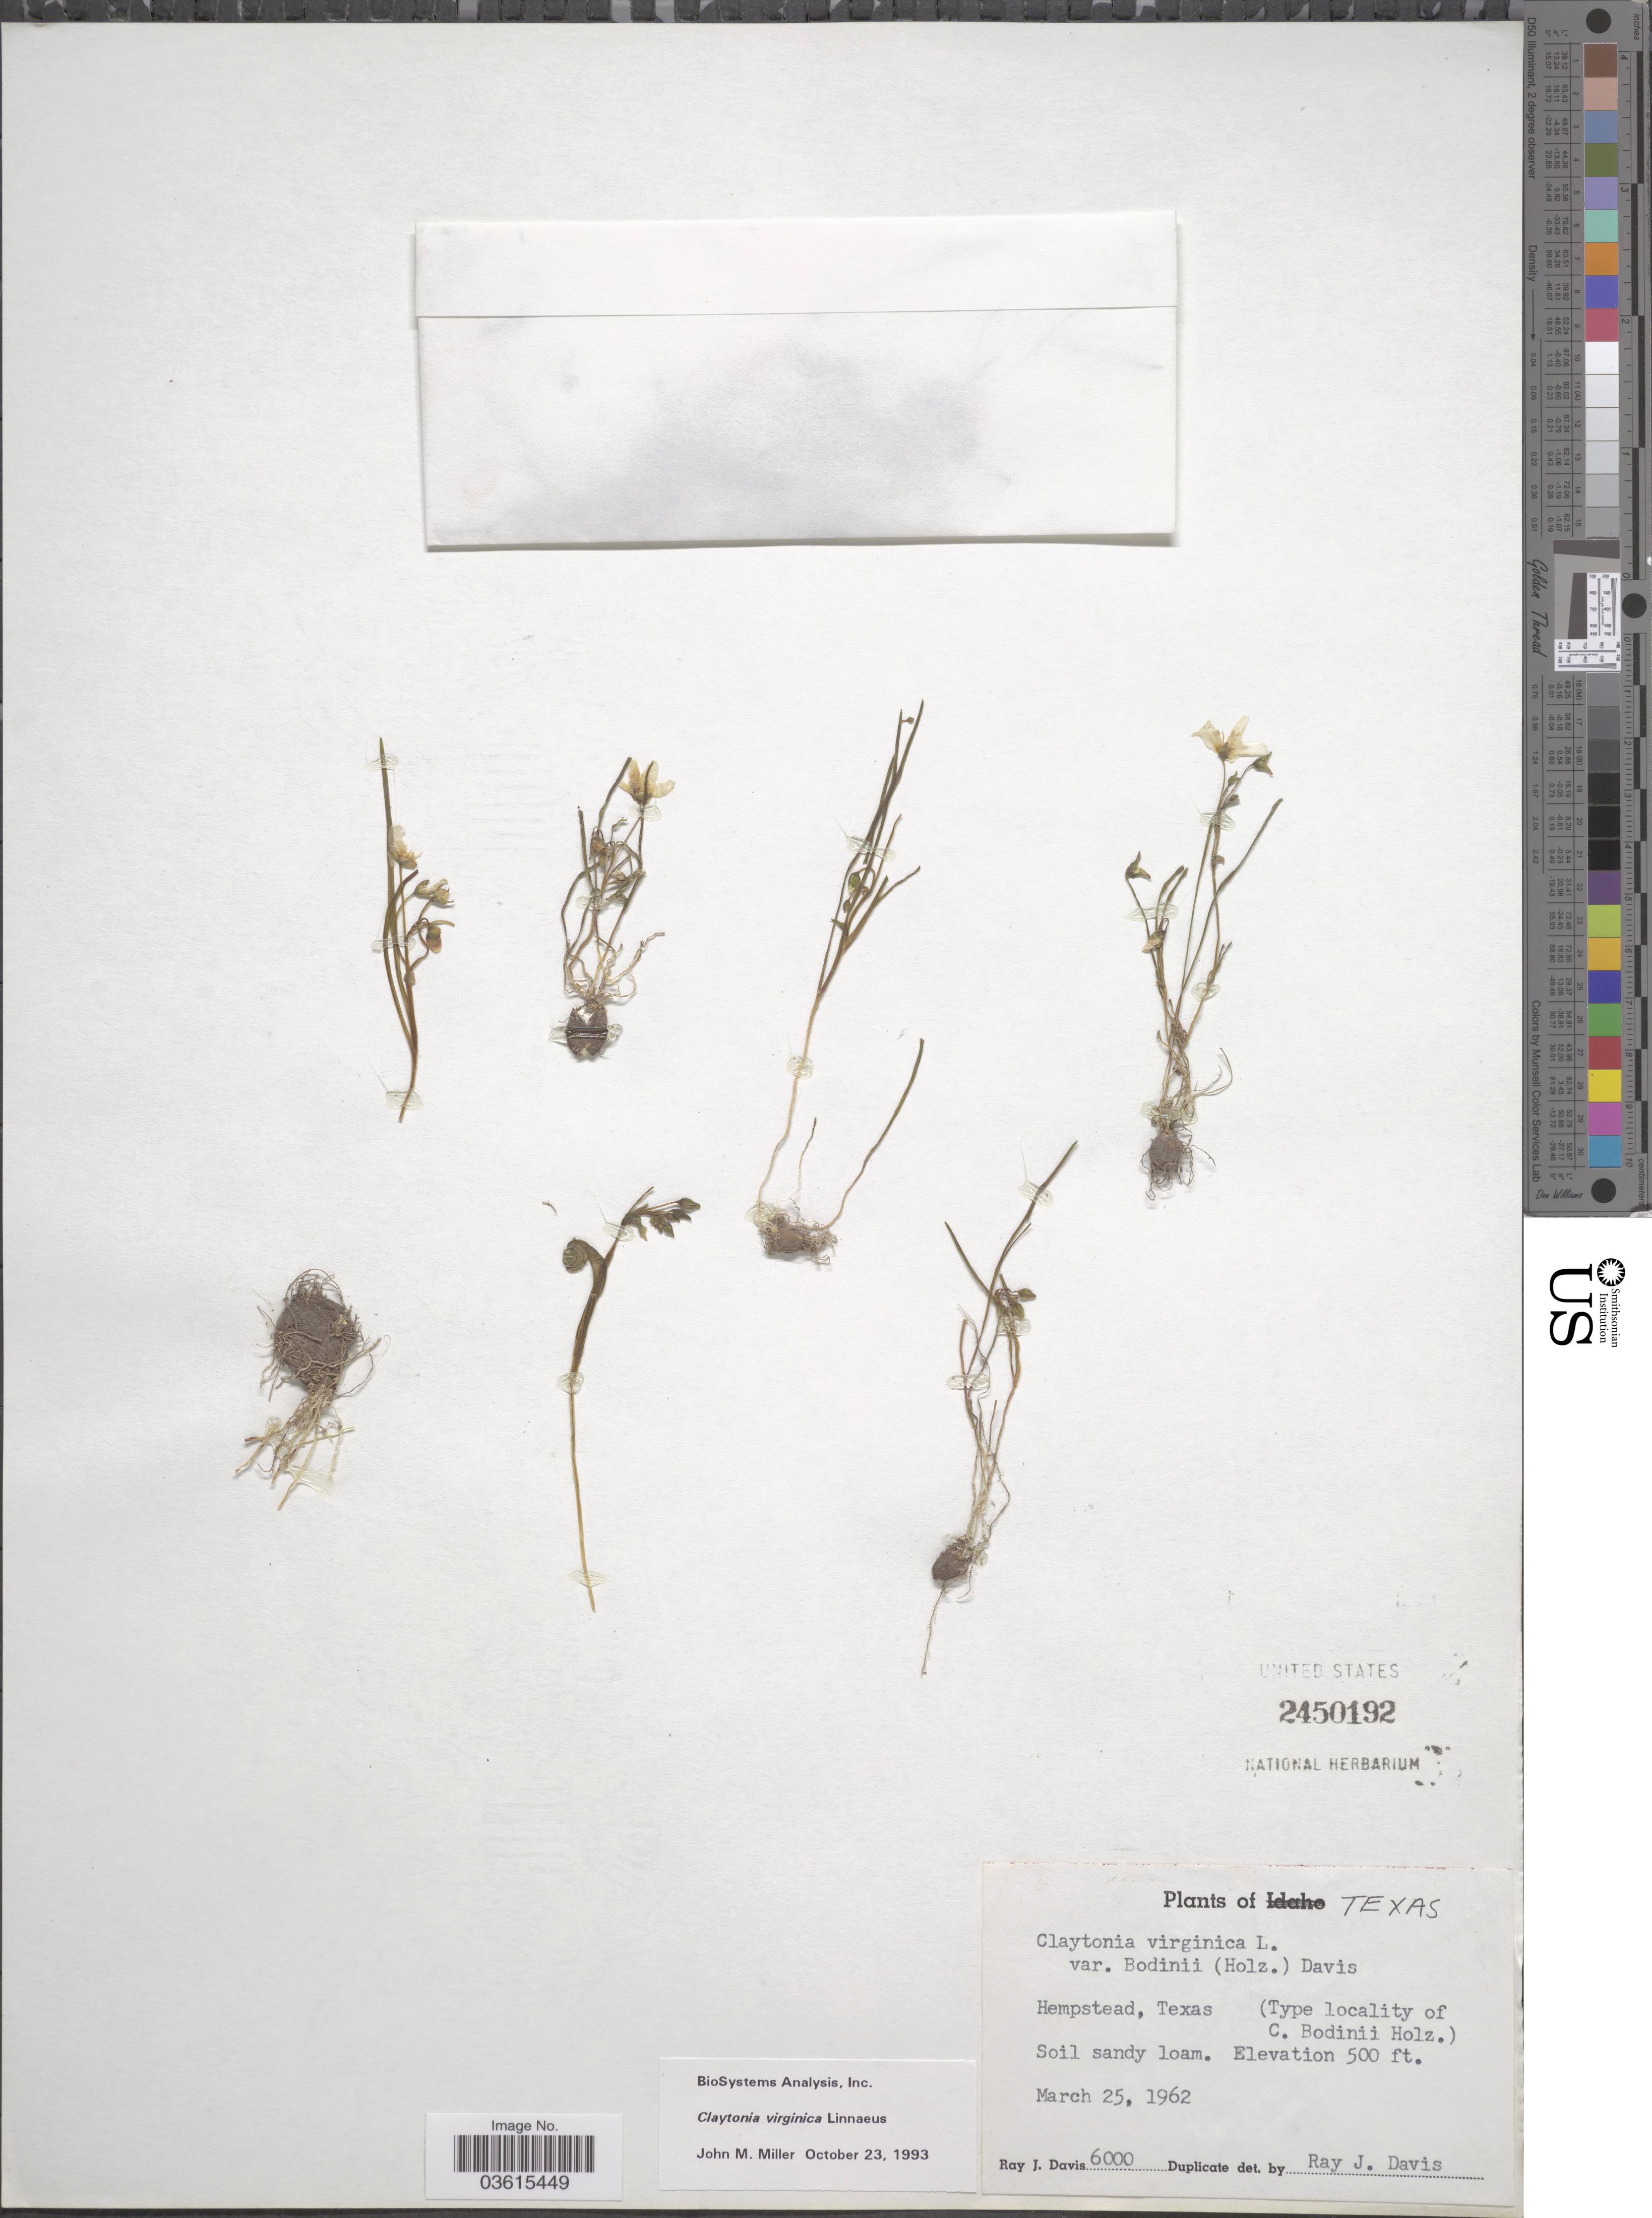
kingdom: Plantae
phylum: Tracheophyta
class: Magnoliopsida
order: Caryophyllales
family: Montiaceae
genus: Claytonia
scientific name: Claytonia virginica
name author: L.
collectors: R. Davis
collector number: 6000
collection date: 1962-03-25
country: United States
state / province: Texas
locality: Hempstead.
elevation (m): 152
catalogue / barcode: US 2450192